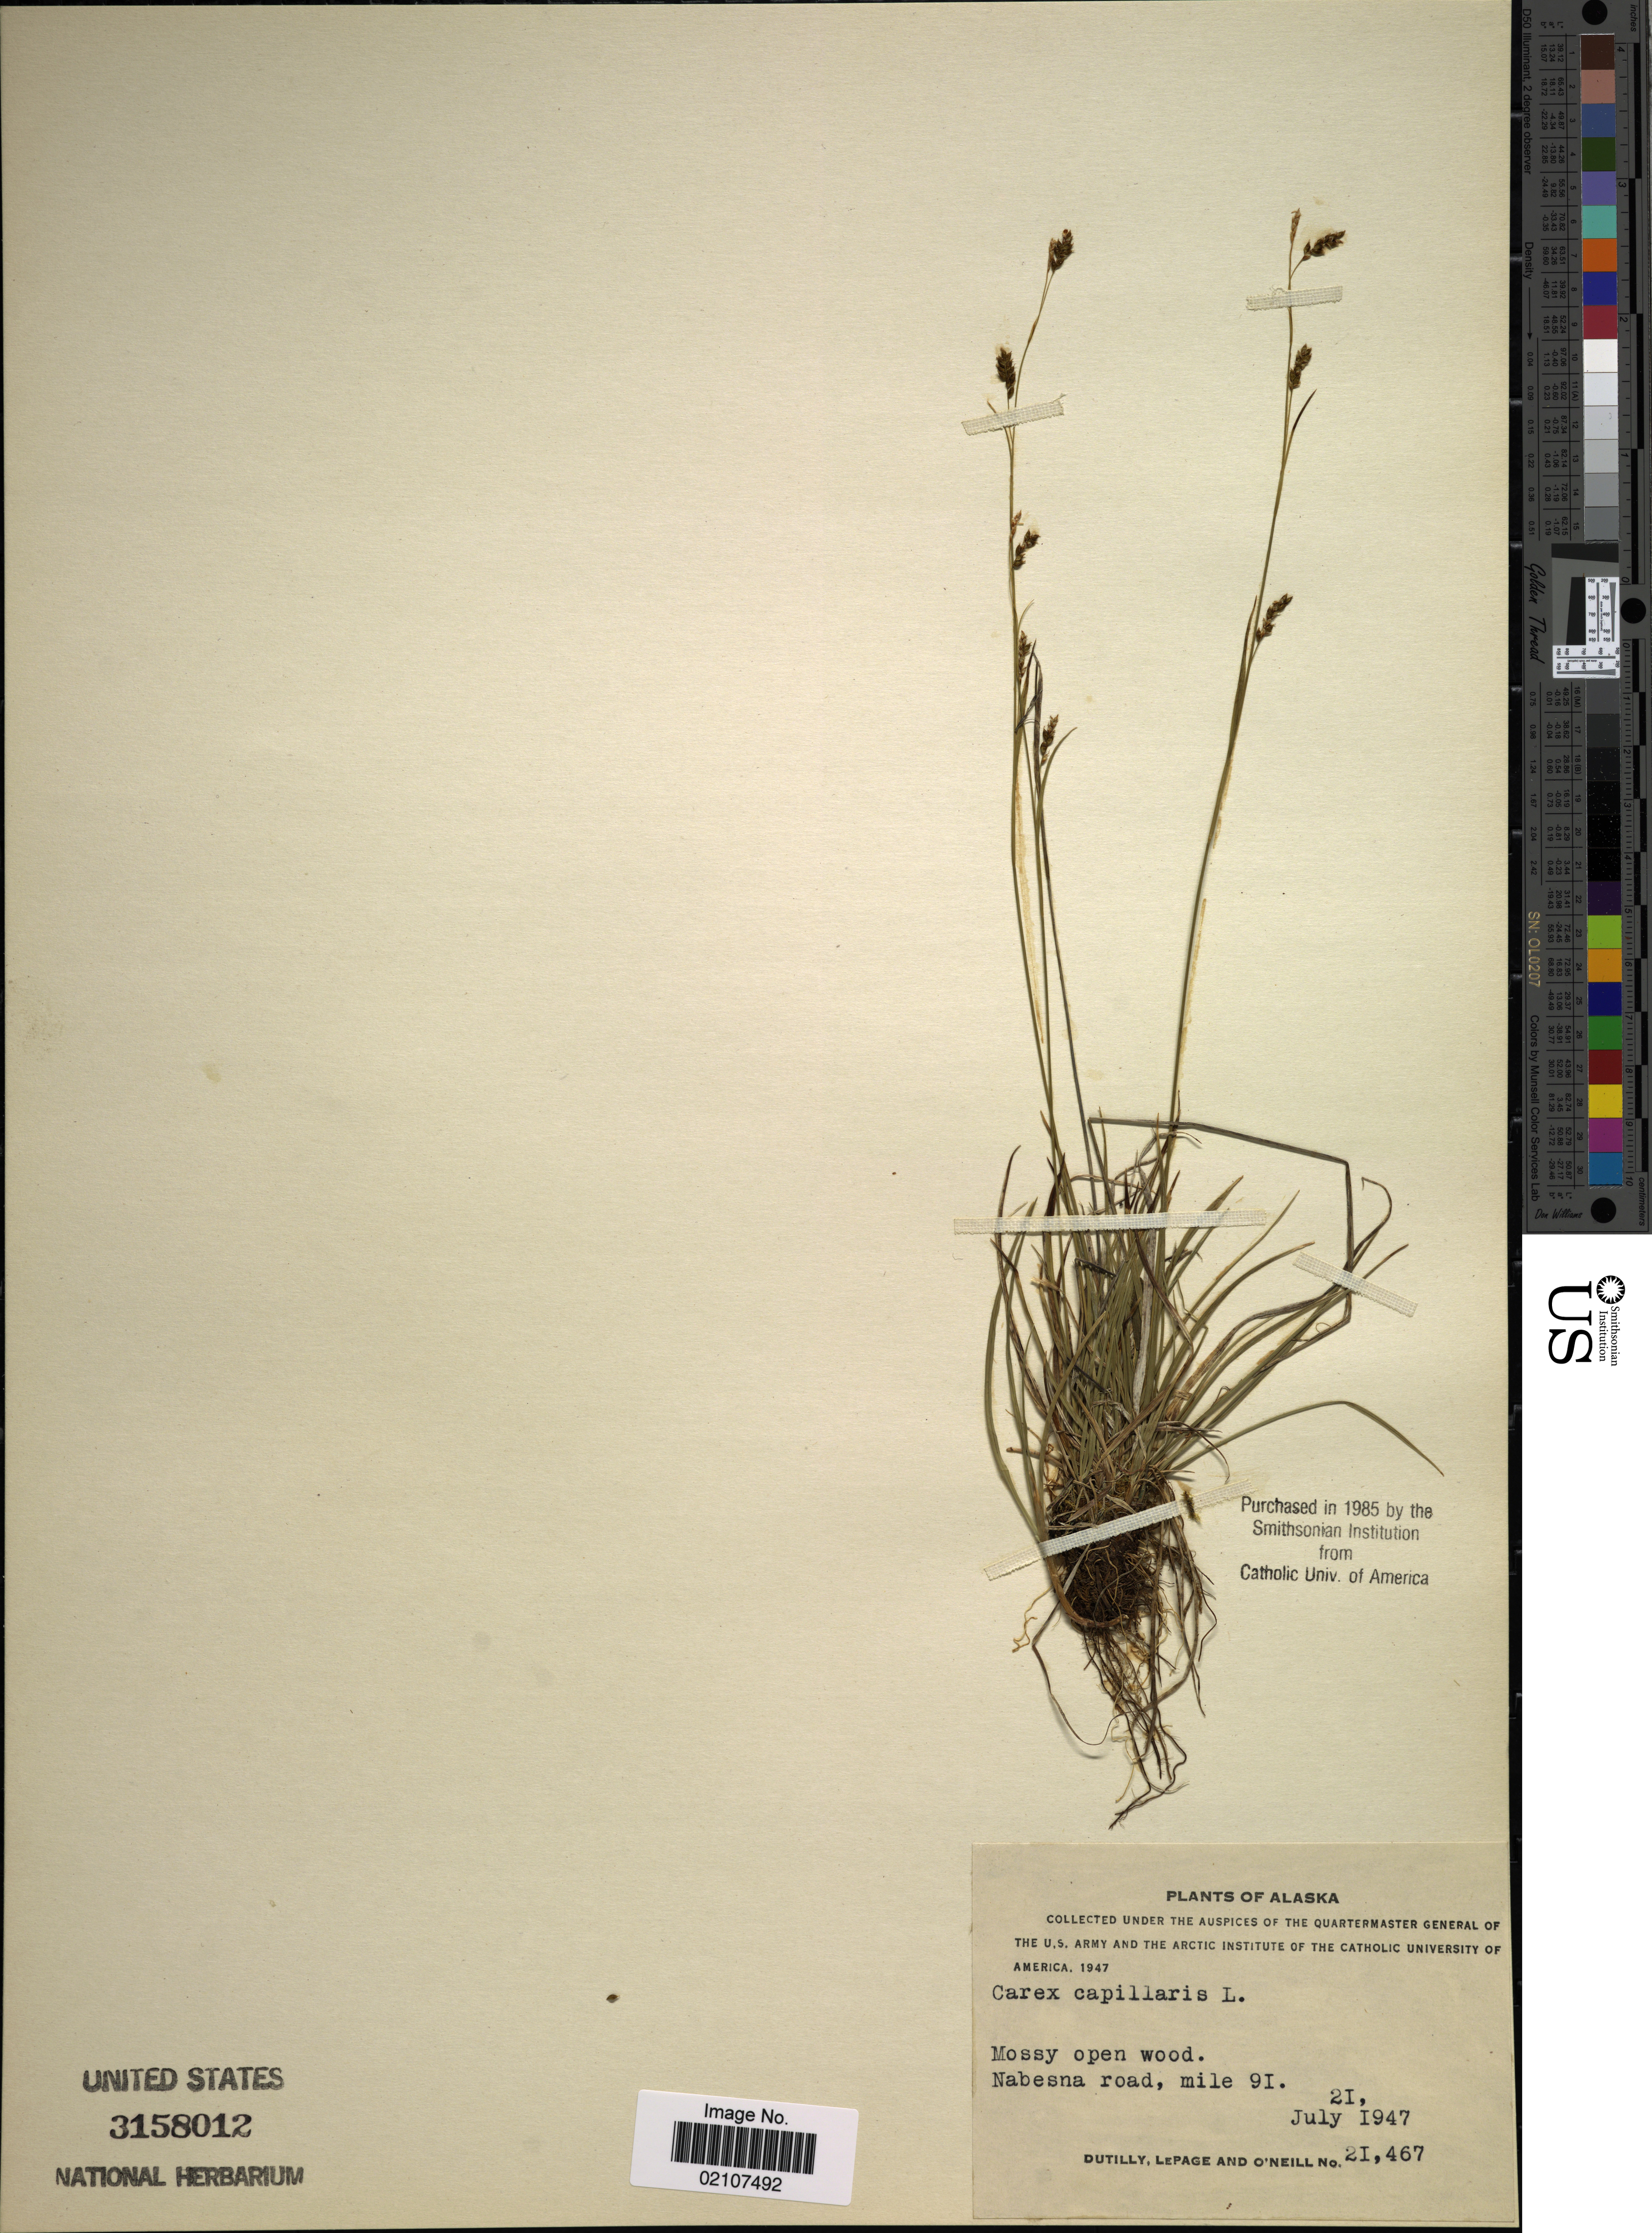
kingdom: Plantae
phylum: Tracheophyta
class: Liliopsida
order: Poales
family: Cyperaceae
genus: Carex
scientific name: Carex capillaris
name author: L.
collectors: -. Dutilly, -. LePage & O' Neill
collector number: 21467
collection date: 1947-07-21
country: United States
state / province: Alaska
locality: Mossy open wood. Nabesna road, mile 91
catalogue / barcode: US 3158012